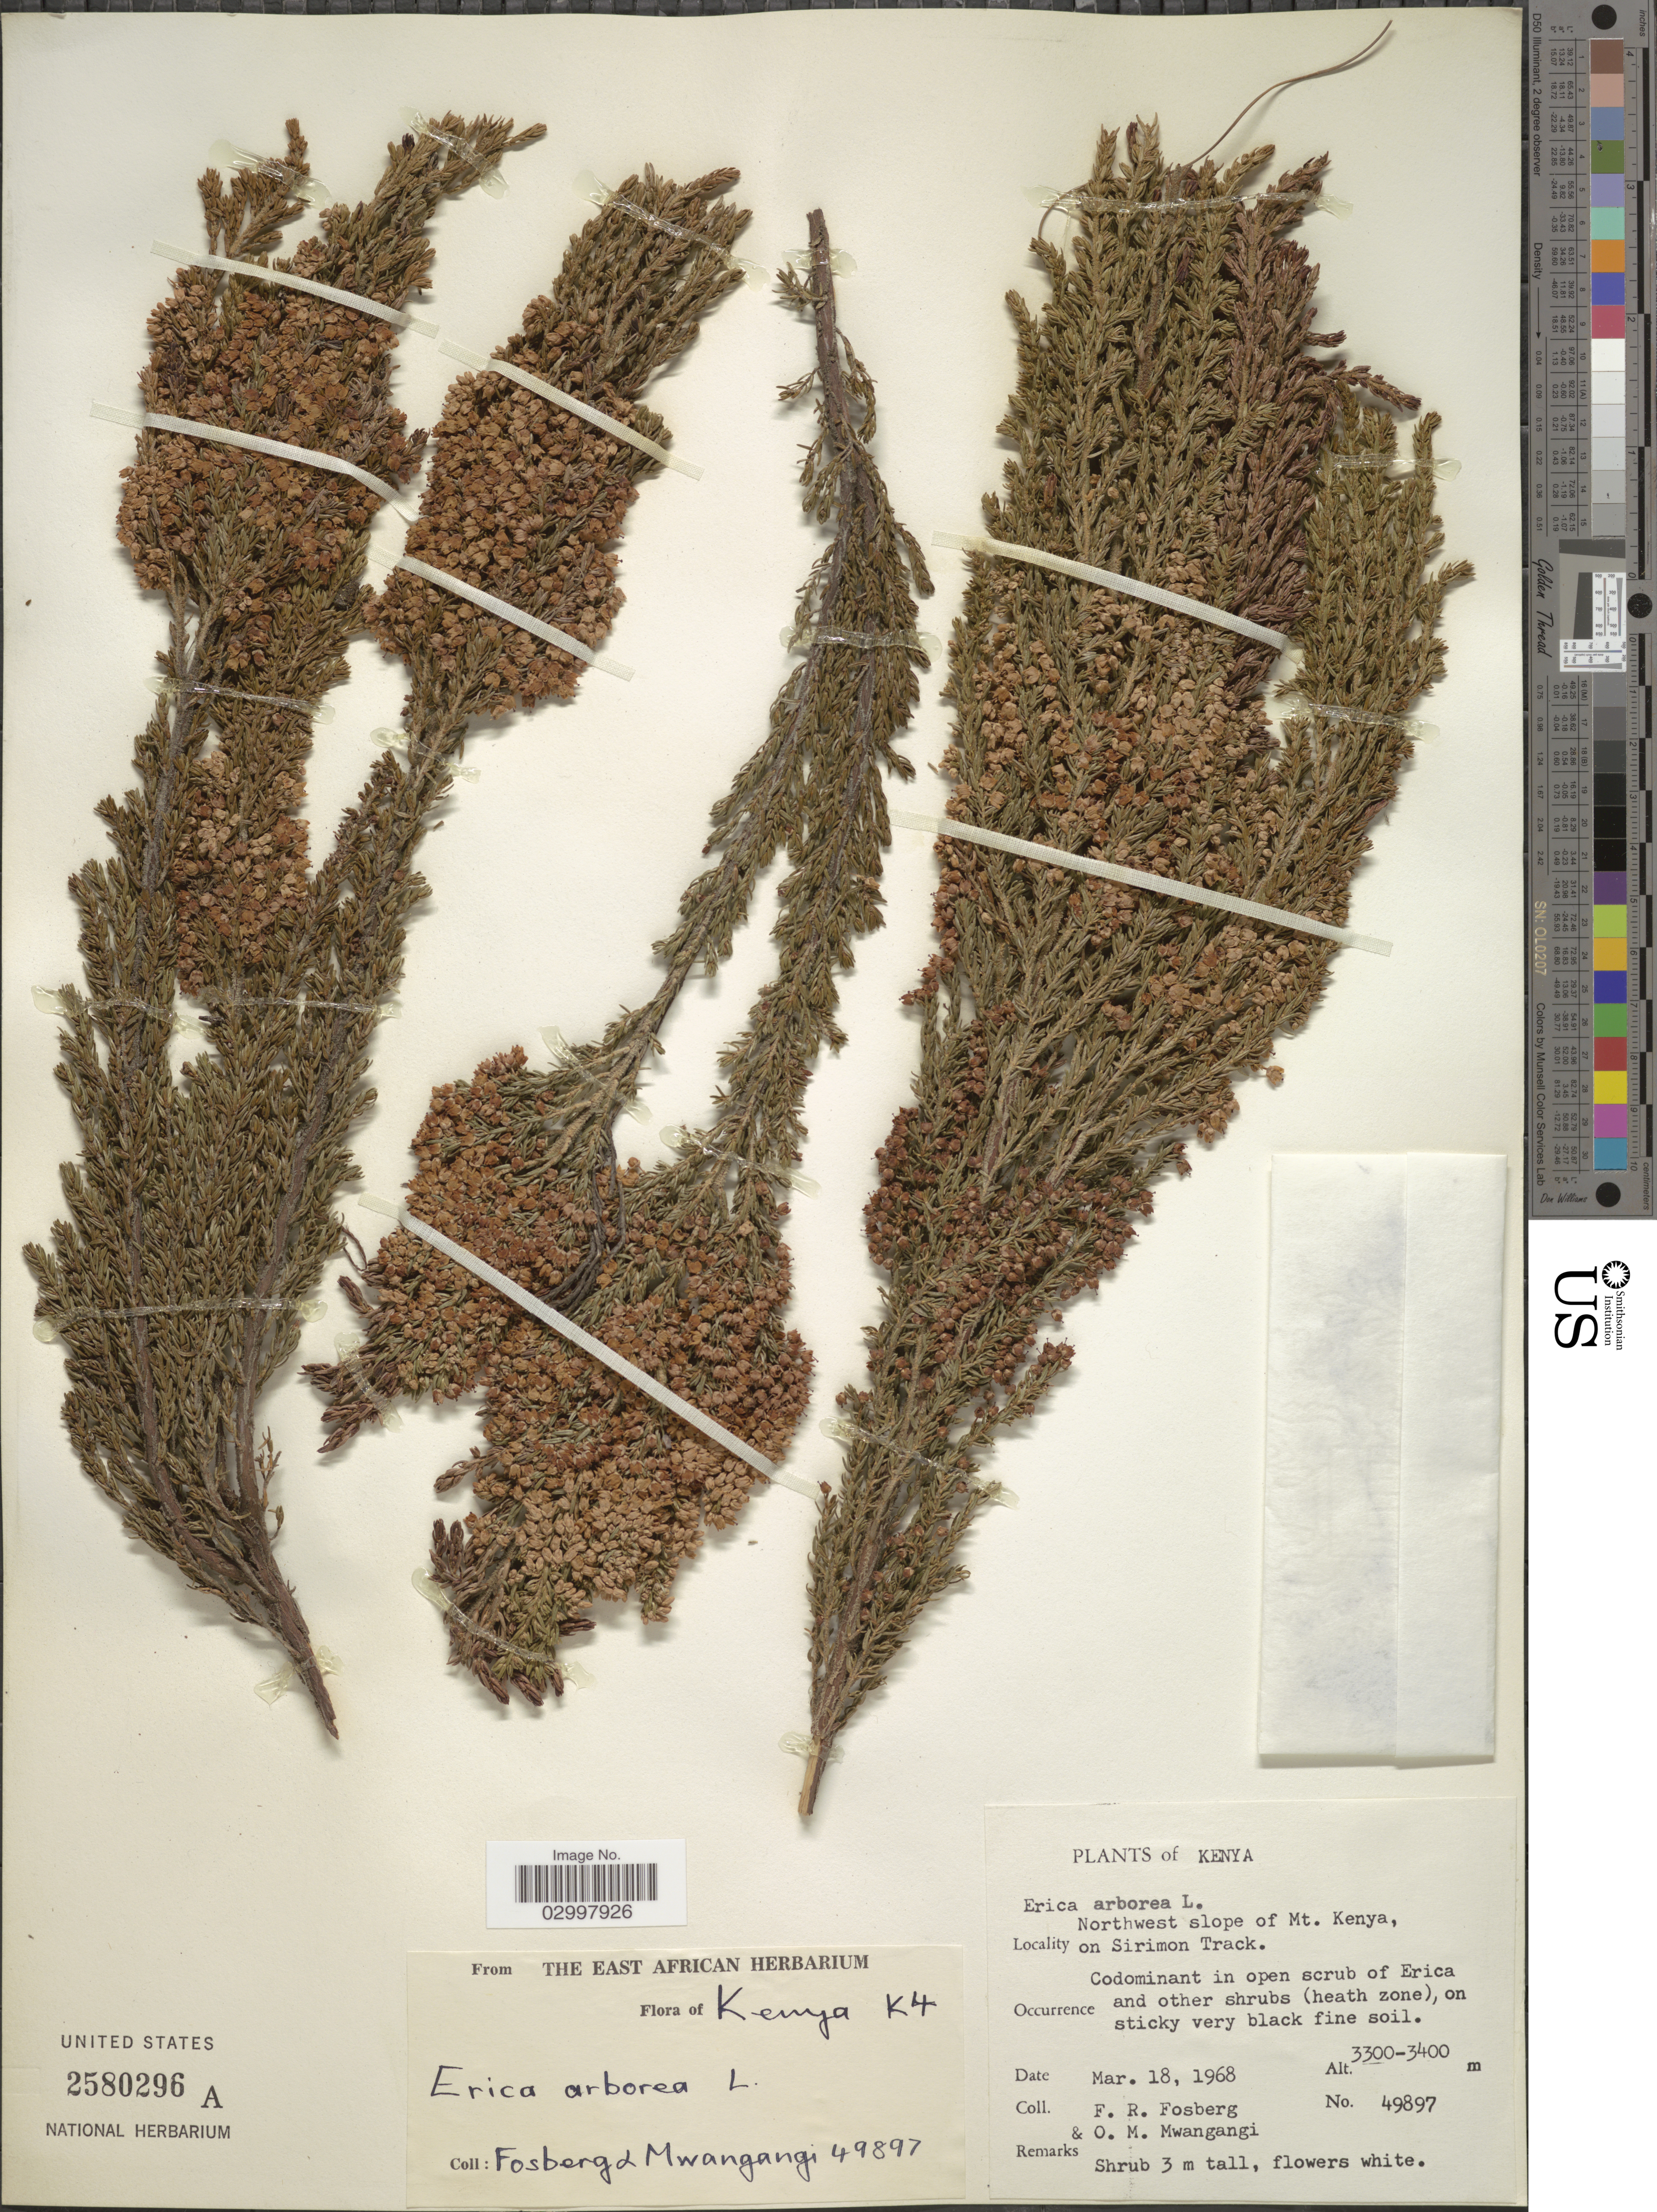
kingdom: Plantae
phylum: Tracheophyta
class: Magnoliopsida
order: Ericales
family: Ericaceae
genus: Erica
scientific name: Erica arborea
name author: L.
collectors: F. R. Fosberg & O. M. Mwangangi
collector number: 49897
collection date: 1968-03-18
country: Kenya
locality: Northwest slope of Mt. Kenya, on Sirimon track.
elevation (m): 3300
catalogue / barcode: US 2580296A